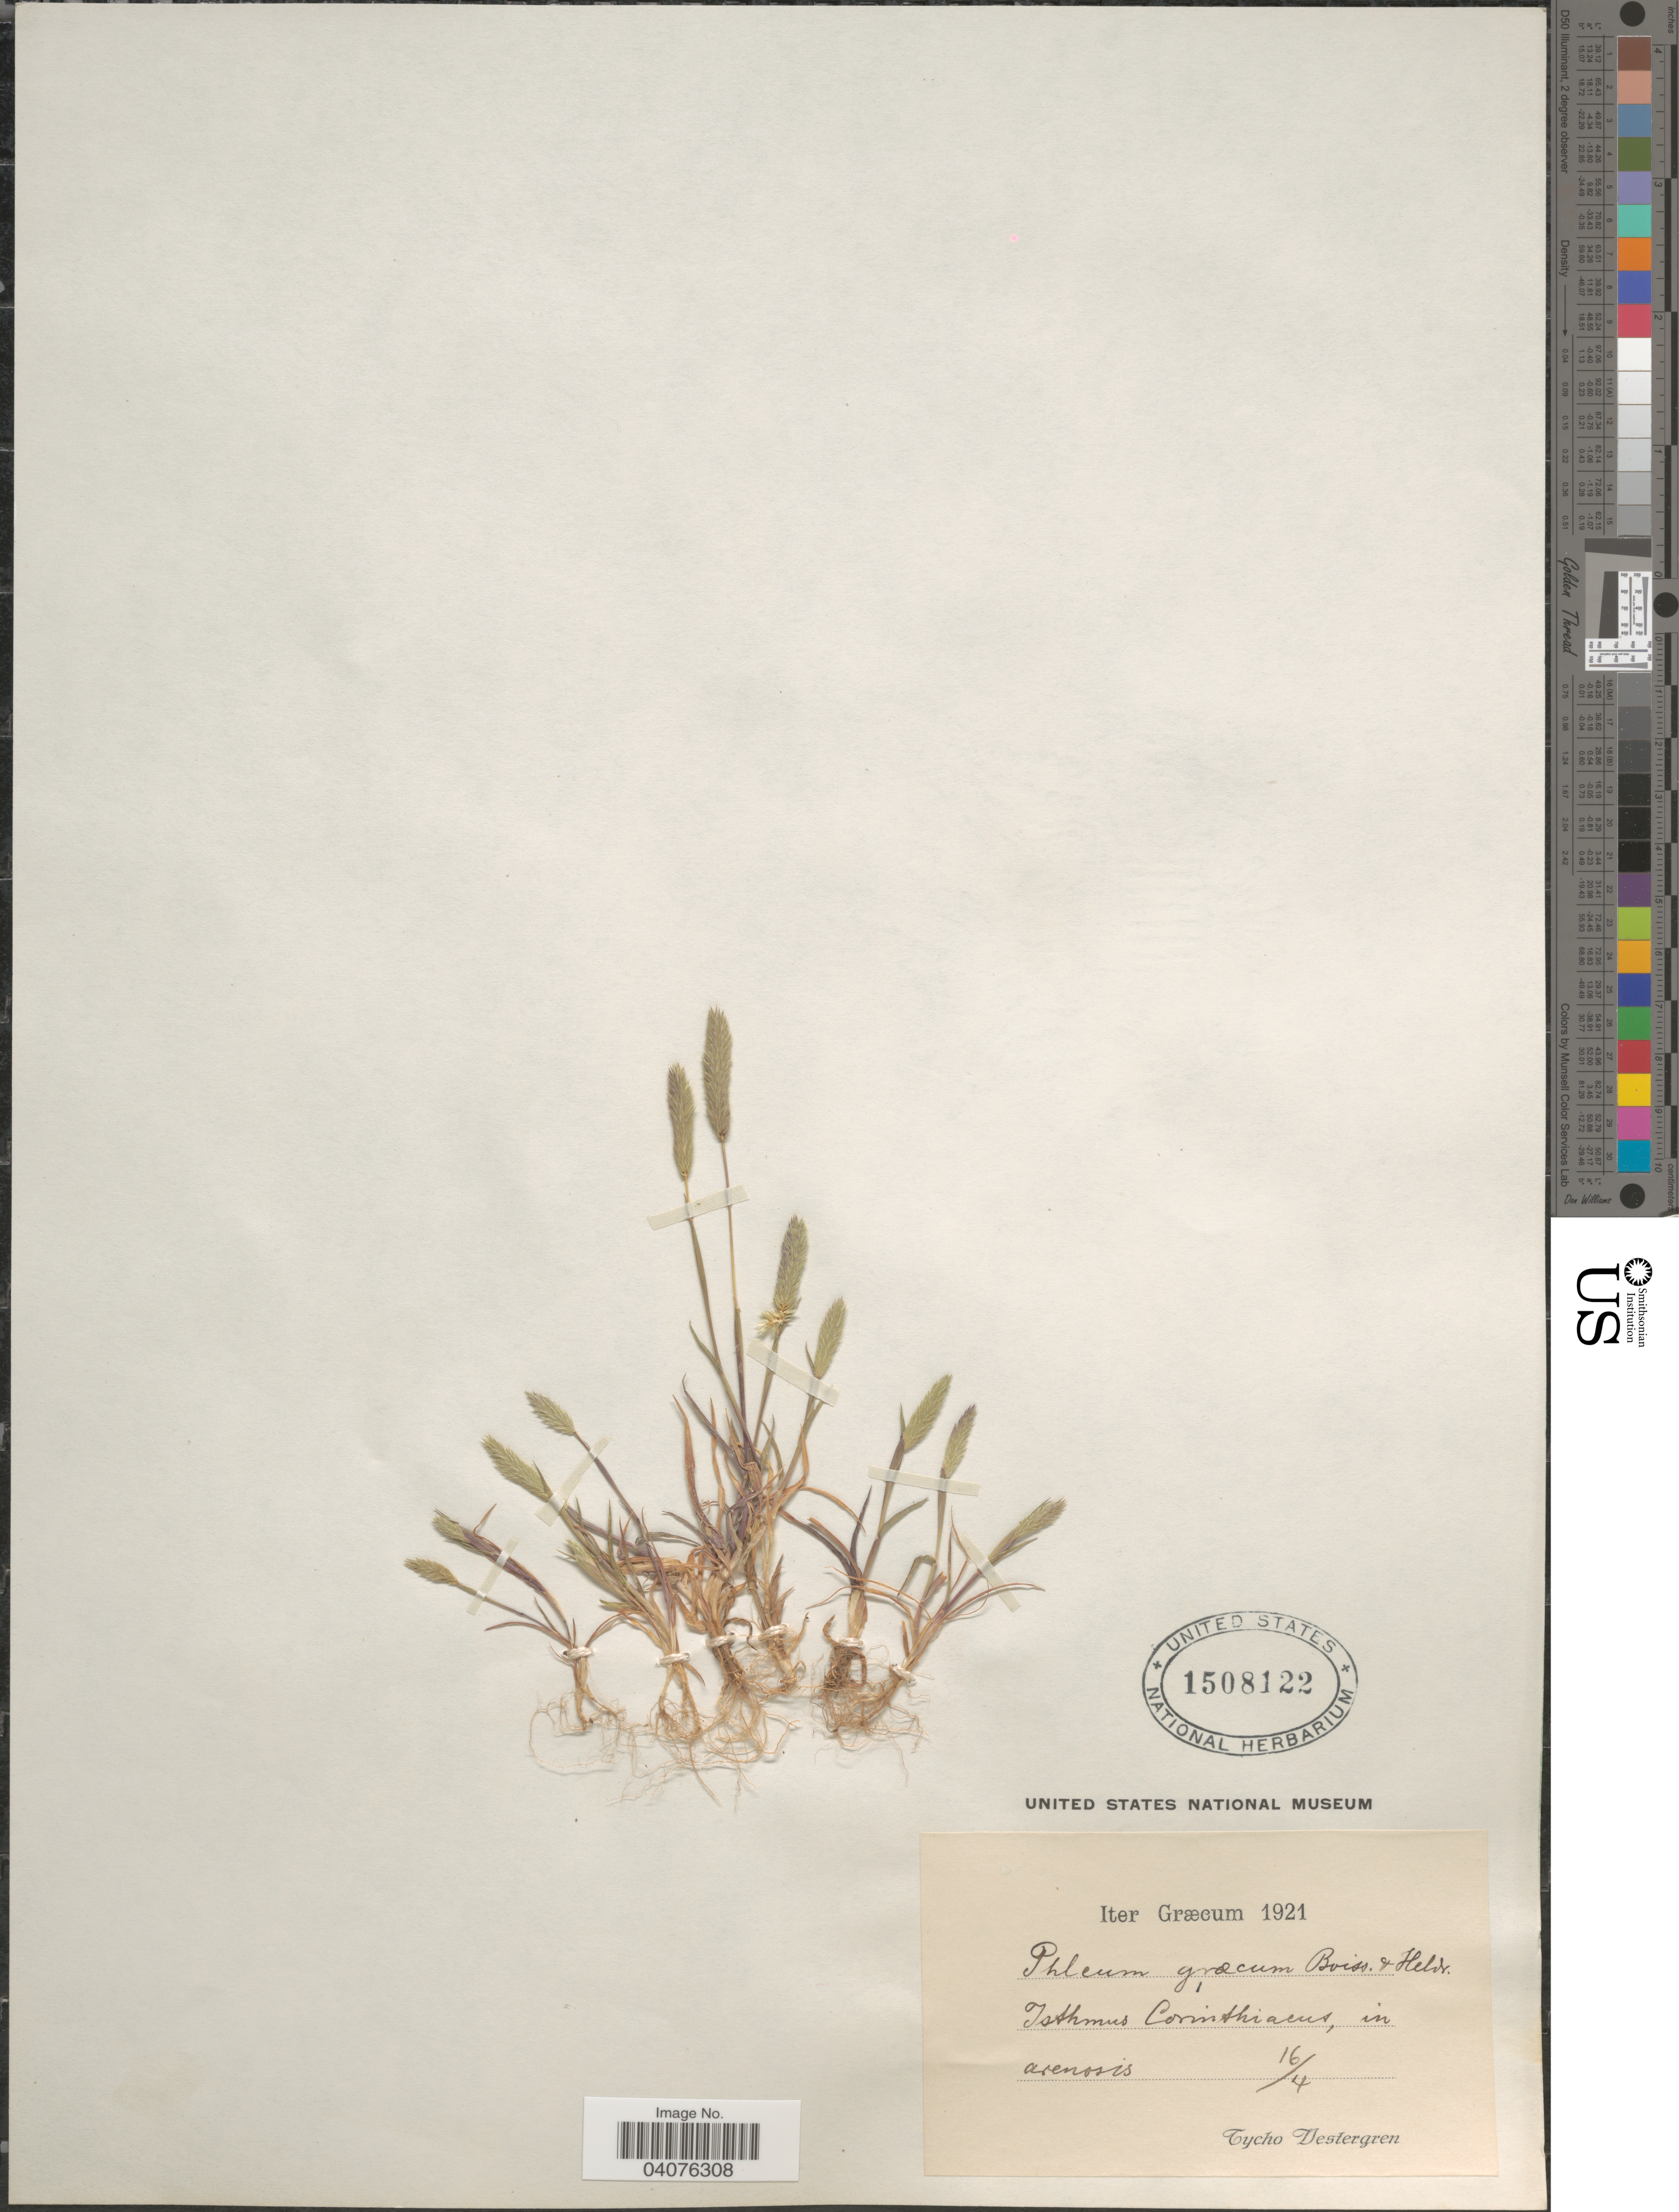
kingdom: Plantae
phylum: Tracheophyta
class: Liliopsida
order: Poales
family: Poaceae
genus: Phleum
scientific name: Phleum arenarium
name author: L.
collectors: T. Destergren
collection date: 1921-04-16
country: Greece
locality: Iter Græcum. Isthmus Cornithiacus, in arenosis.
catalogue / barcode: US 1508122